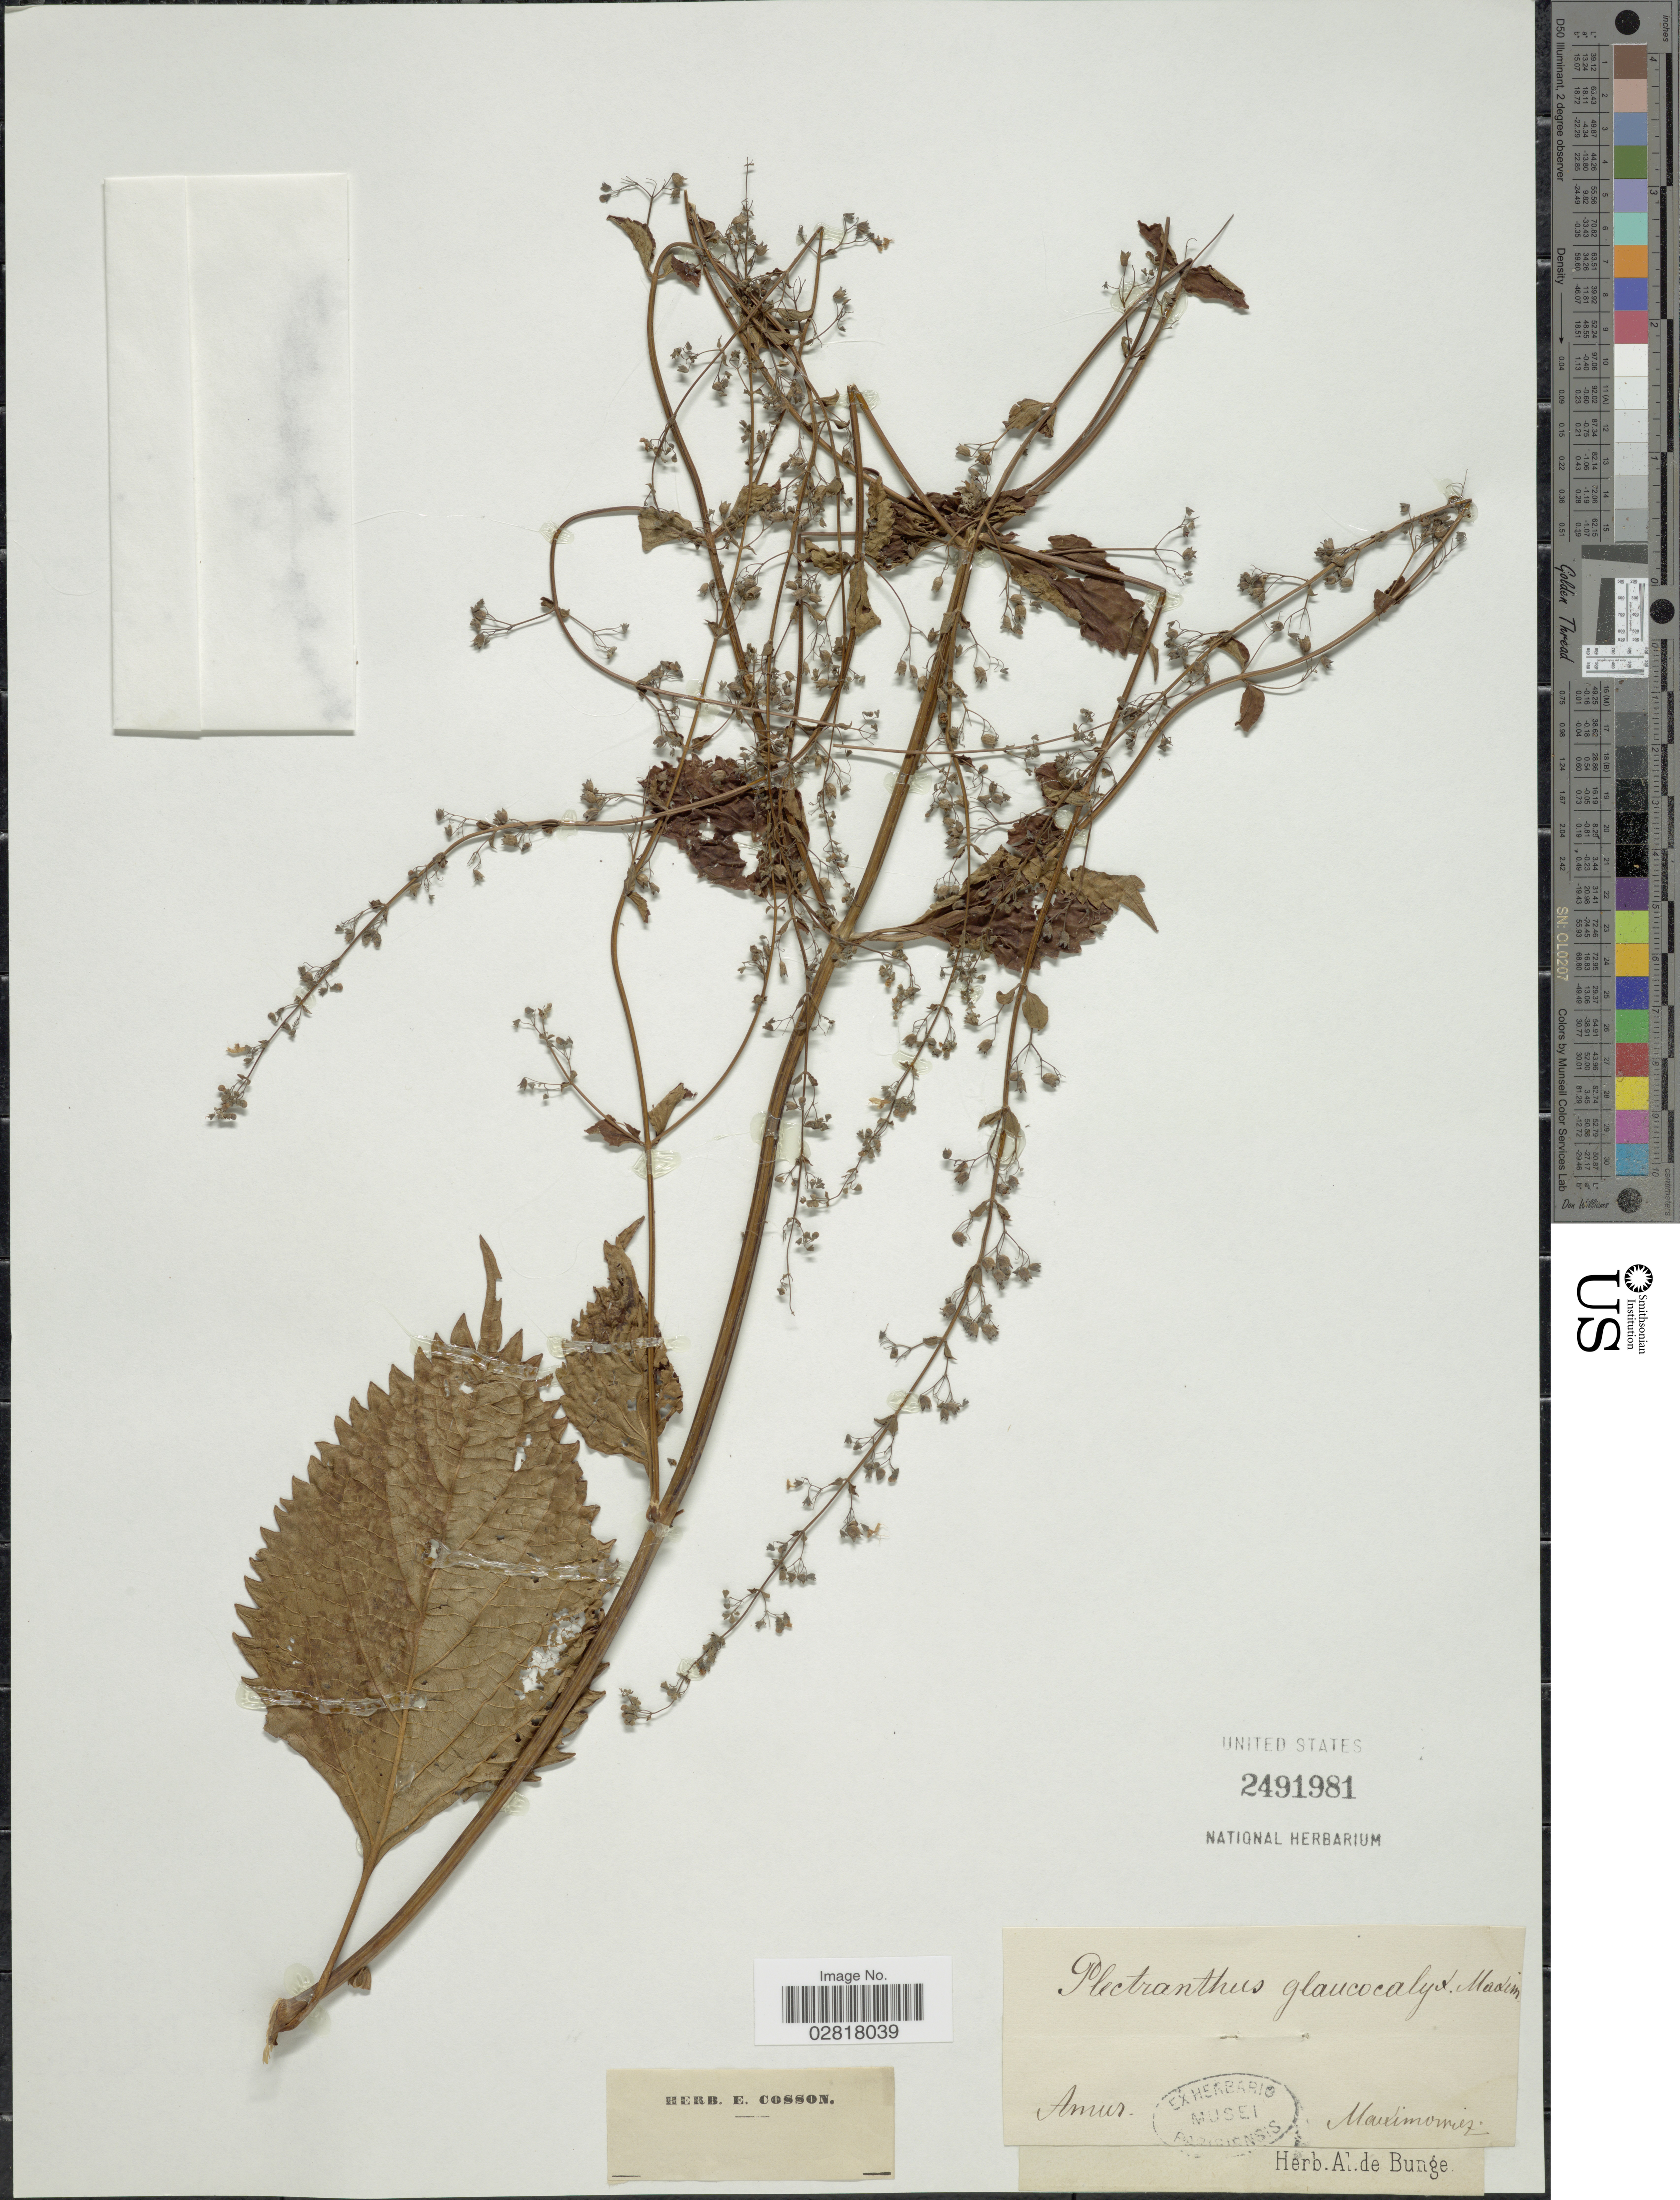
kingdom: Plantae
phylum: Tracheophyta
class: Magnoliopsida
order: Lamiales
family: Lamiaceae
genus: Plectranthus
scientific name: Plectranthus glaucocalyx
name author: Maxim.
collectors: Maximowicz, --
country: Russian Federation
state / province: Amur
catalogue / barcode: US 2491981